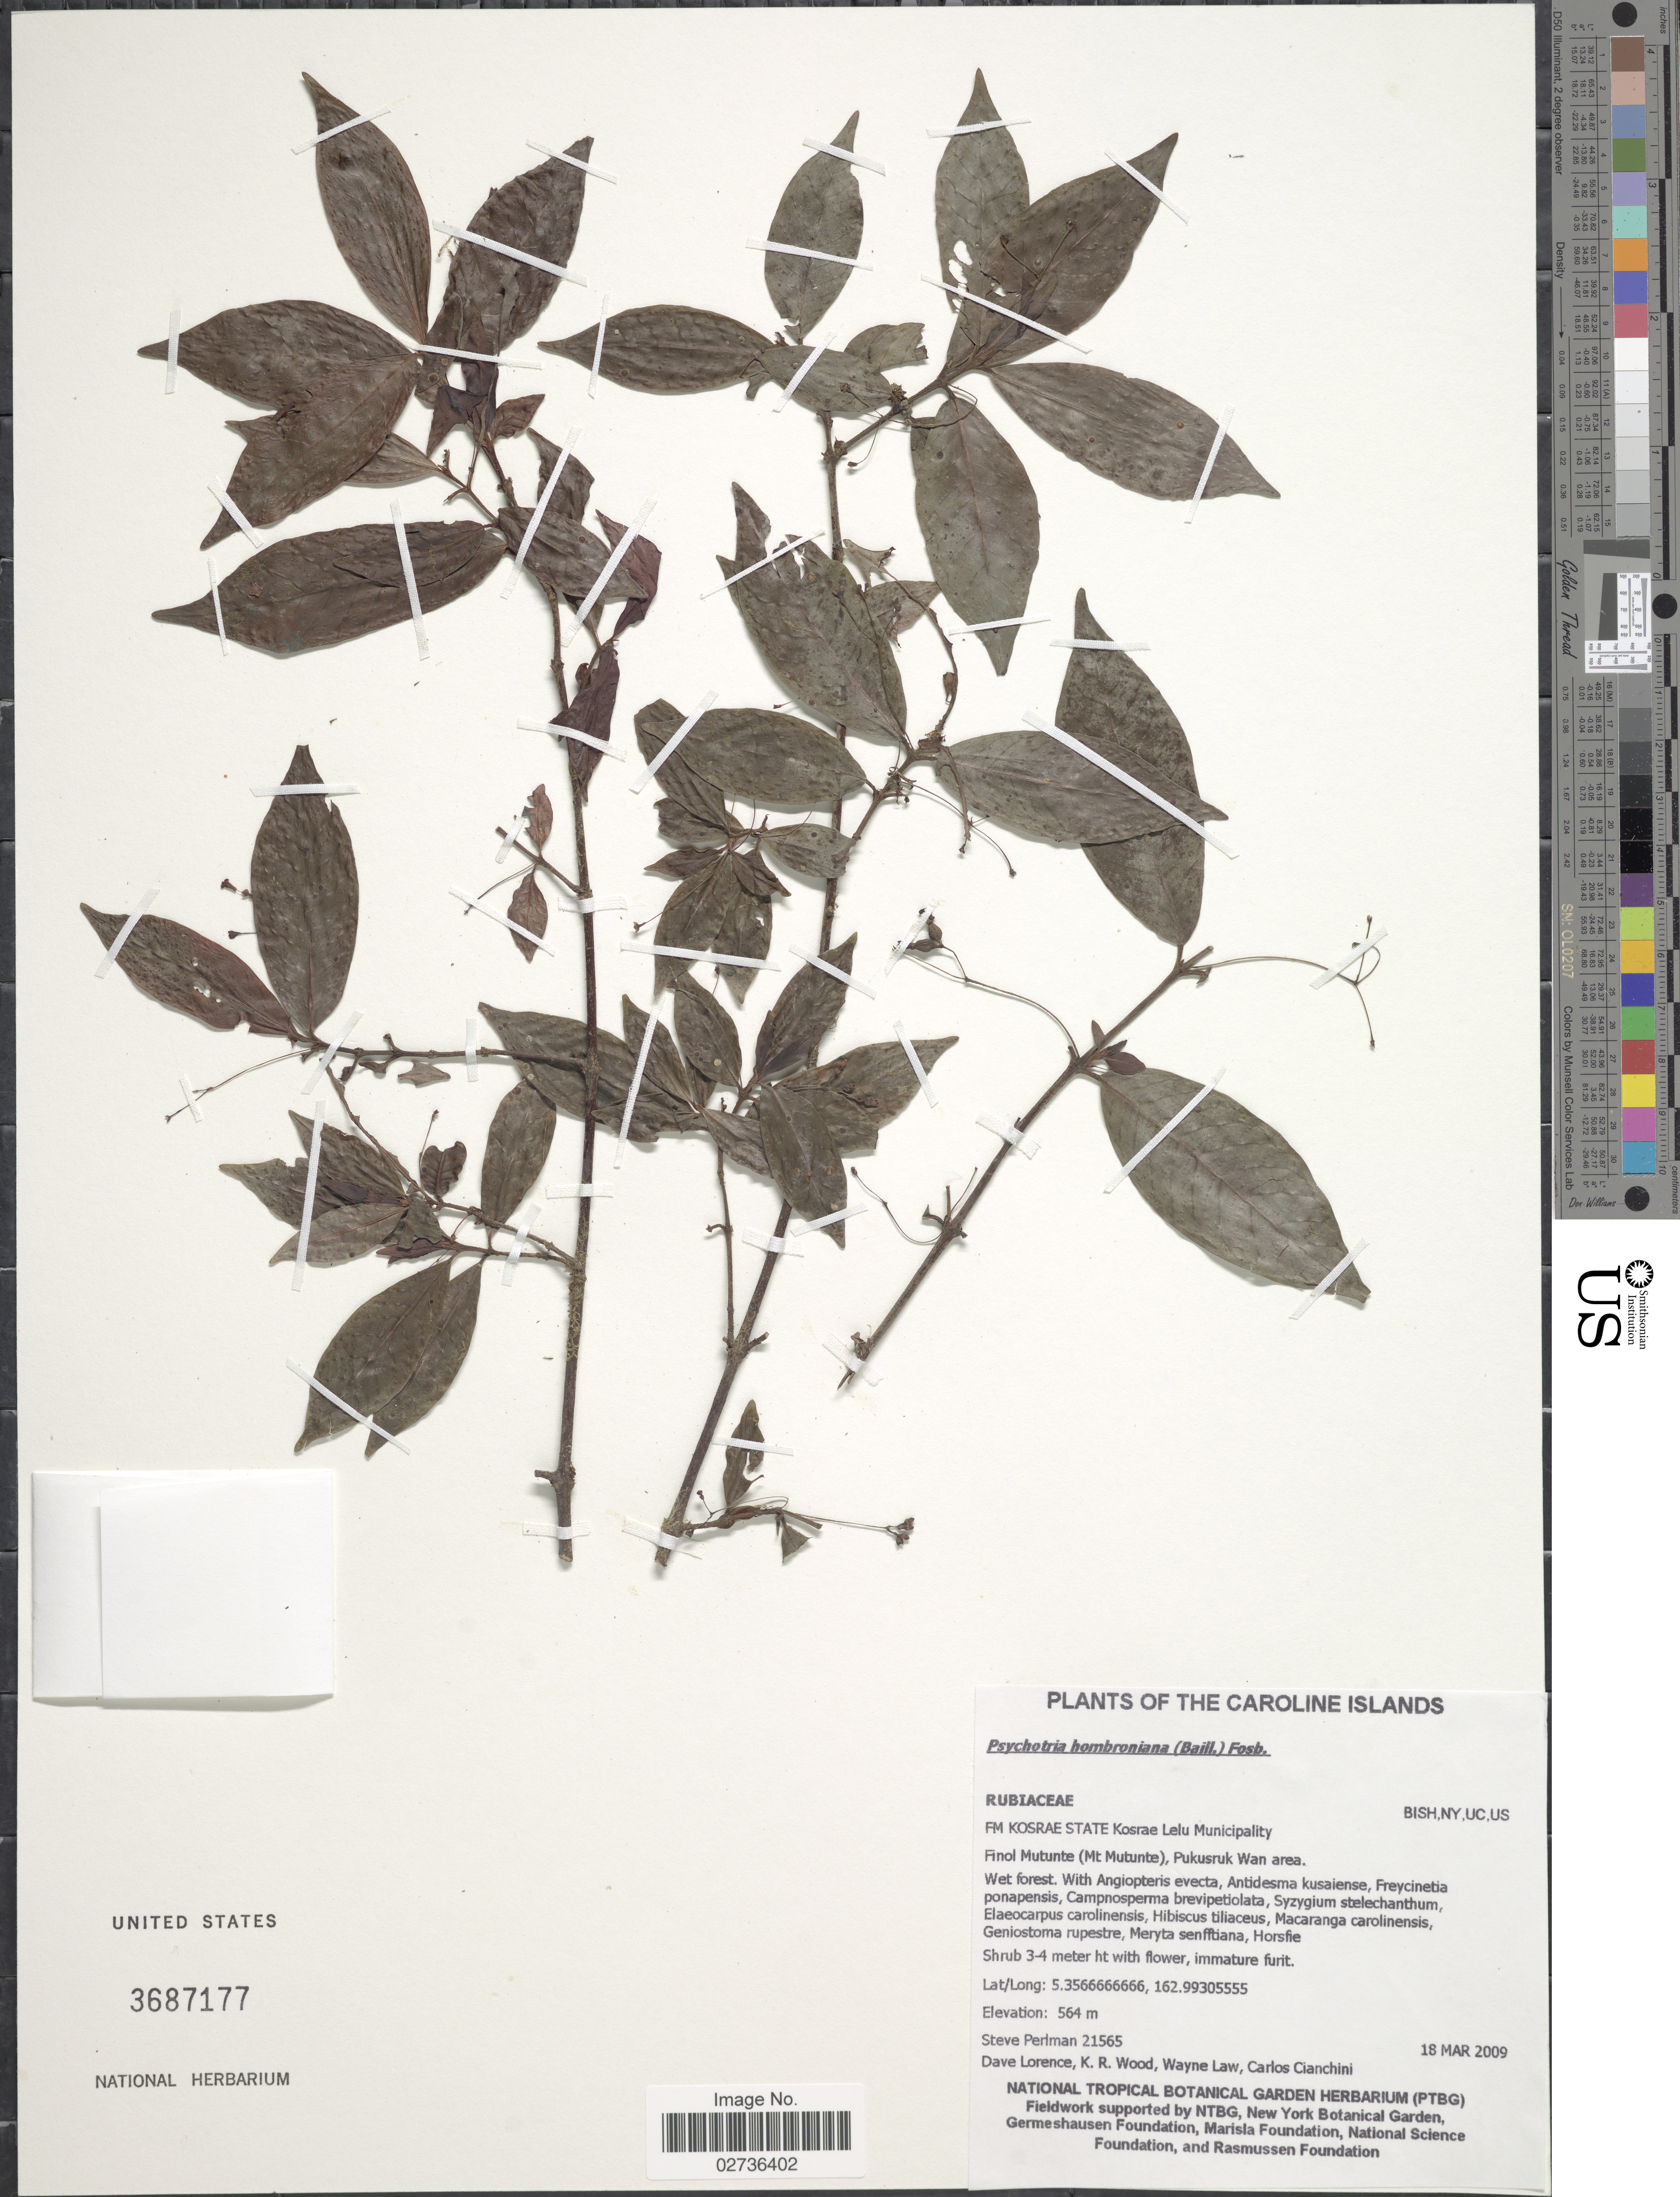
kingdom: Plantae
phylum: Tracheophyta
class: Magnoliopsida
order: Gentianales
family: Rubiaceae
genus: Psychotria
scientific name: Psychotria hombroniana var. squarrosa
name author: (Valeton) Fosberg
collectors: S. Perlman, D. Lorence, K. R. Wood, W. Law & C. Cianchini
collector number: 21565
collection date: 2009-03-18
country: Micronesia, Federated States of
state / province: Kosrae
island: Lelu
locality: The Caroline Islands, FM Kosrae State Kosrae Lelu Municipality, Finol Mutunte (Mt. Mutunte) Pukusruk Wan Area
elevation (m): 564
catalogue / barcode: US 3687177